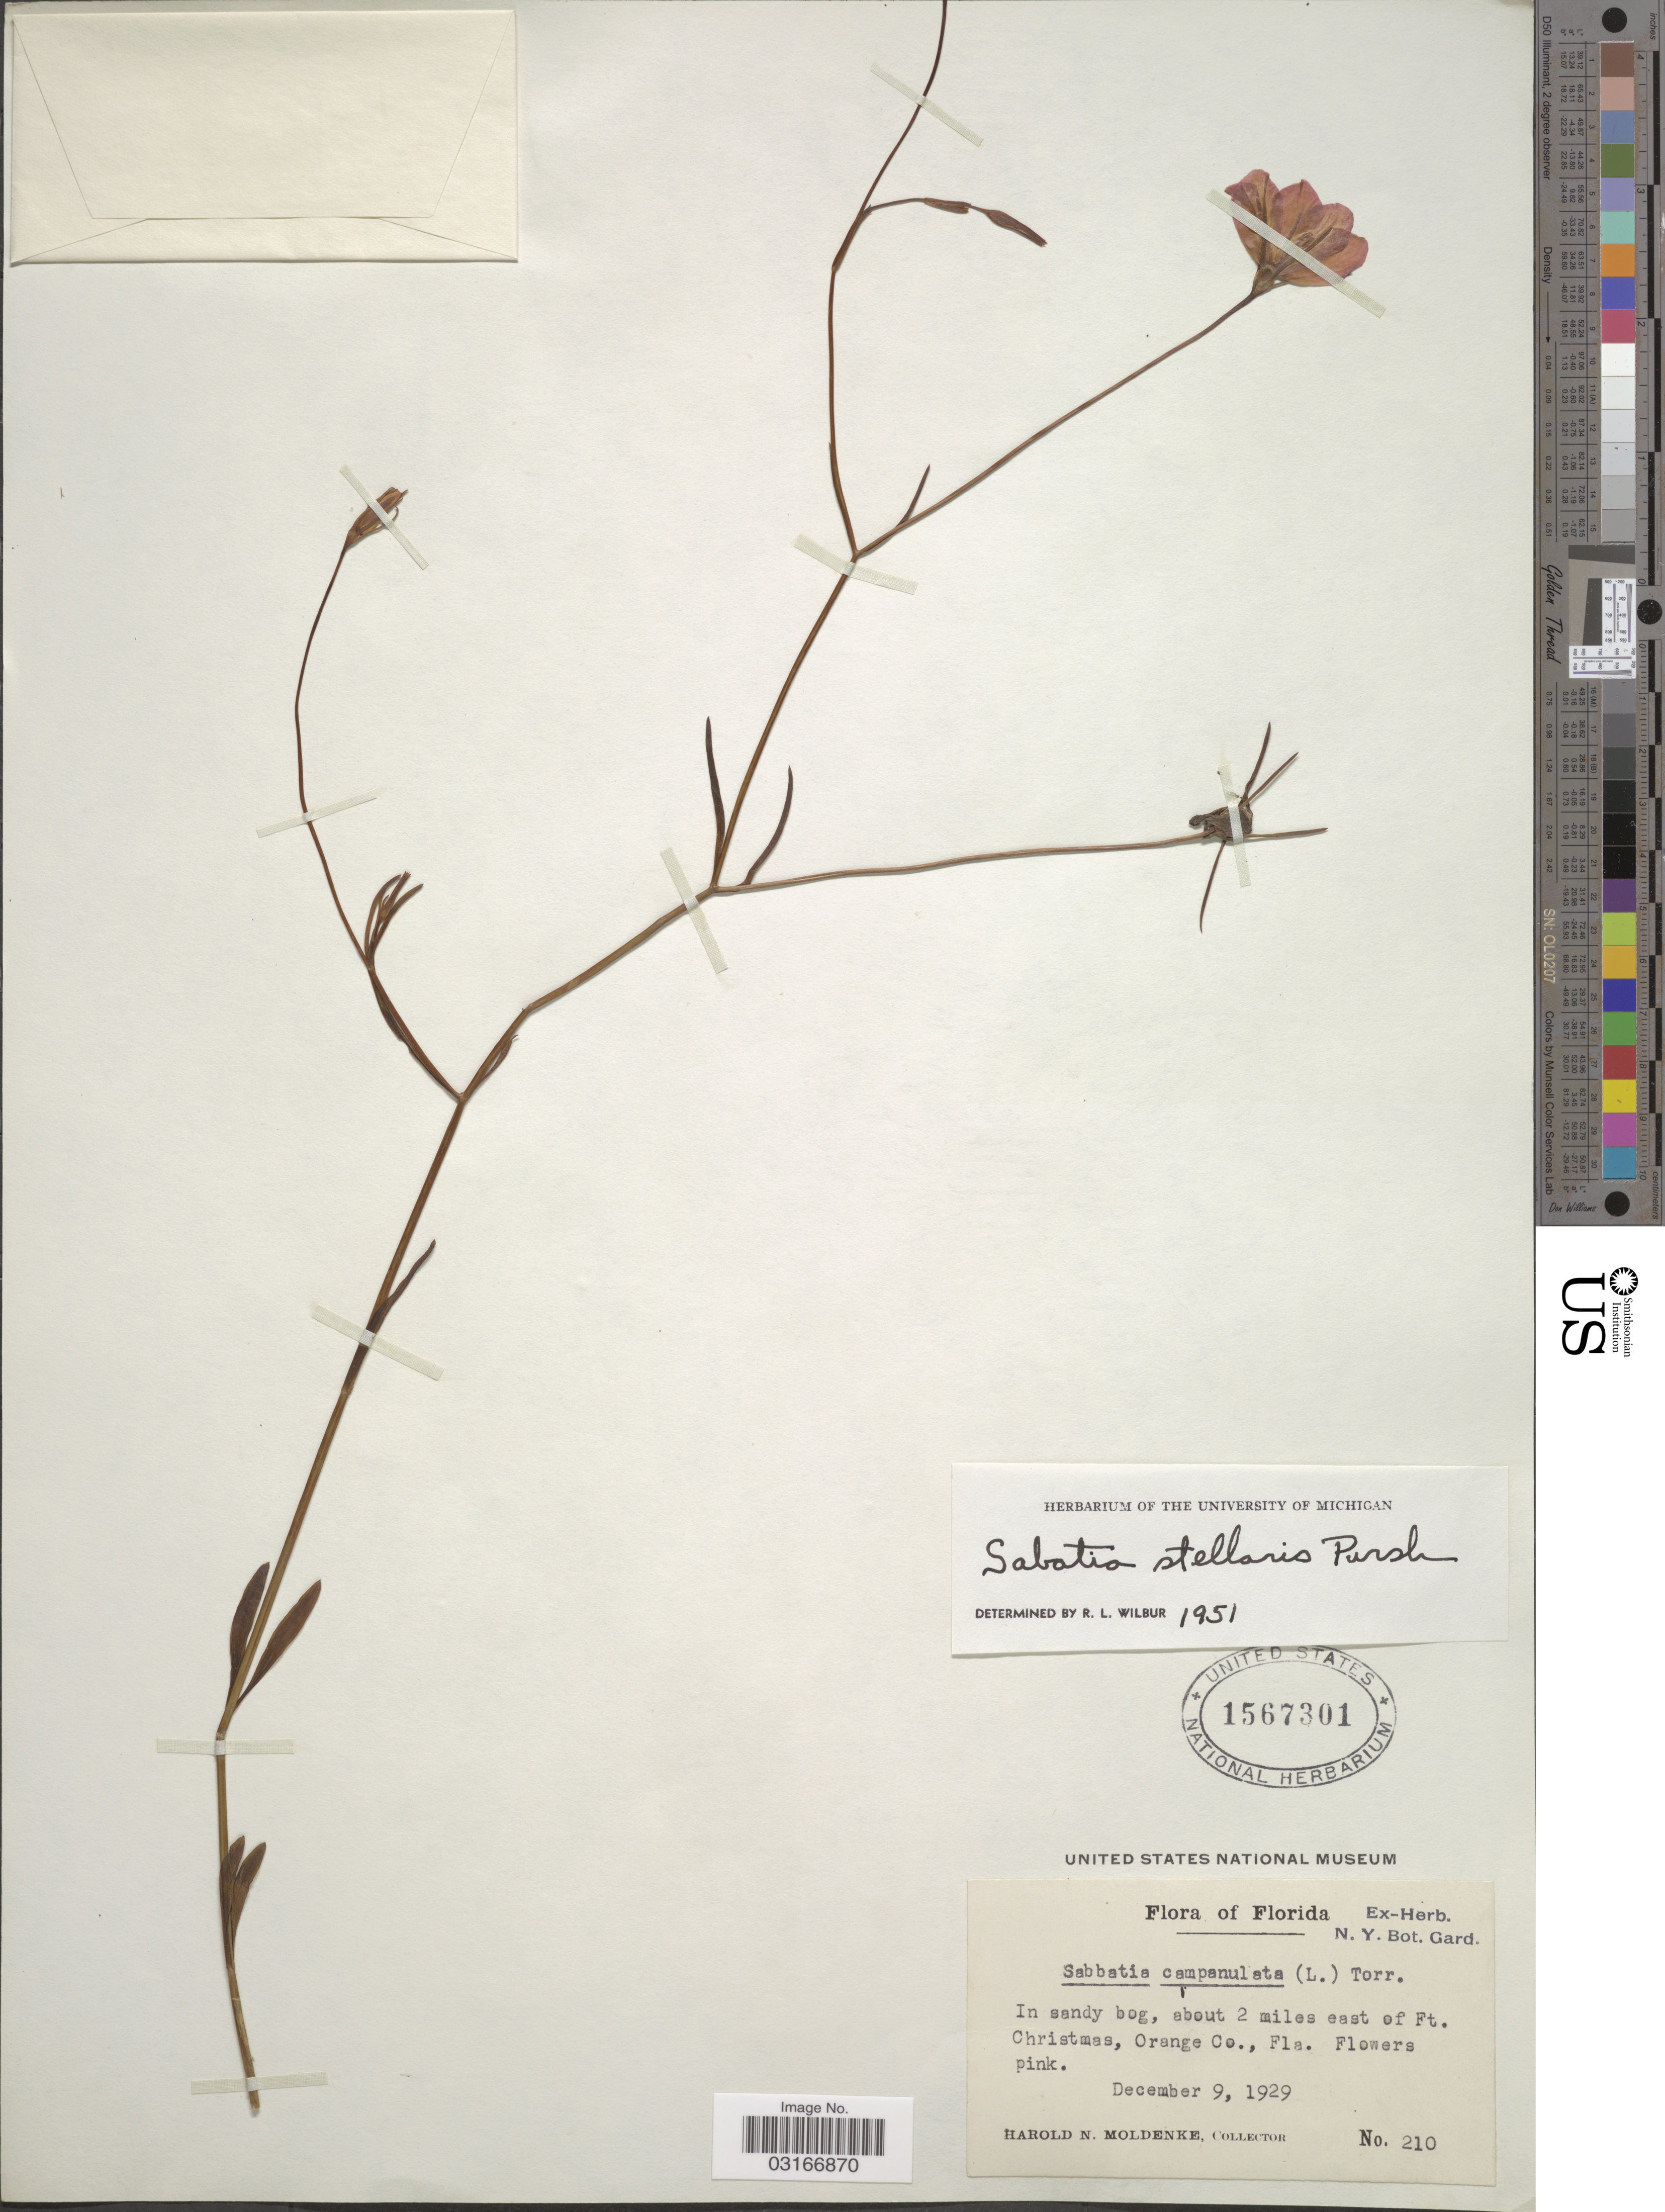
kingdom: Plantae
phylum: Tracheophyta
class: Magnoliopsida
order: Gentianales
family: Gentianaceae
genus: Sabatia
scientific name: Sabatia stellaris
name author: Pursh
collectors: H. N. Moldenke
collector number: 210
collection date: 1929-12-09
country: United States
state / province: Florida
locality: In sandy bog, about 2 miles east of Ft. Christmas, Orange Co.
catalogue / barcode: US 1567301